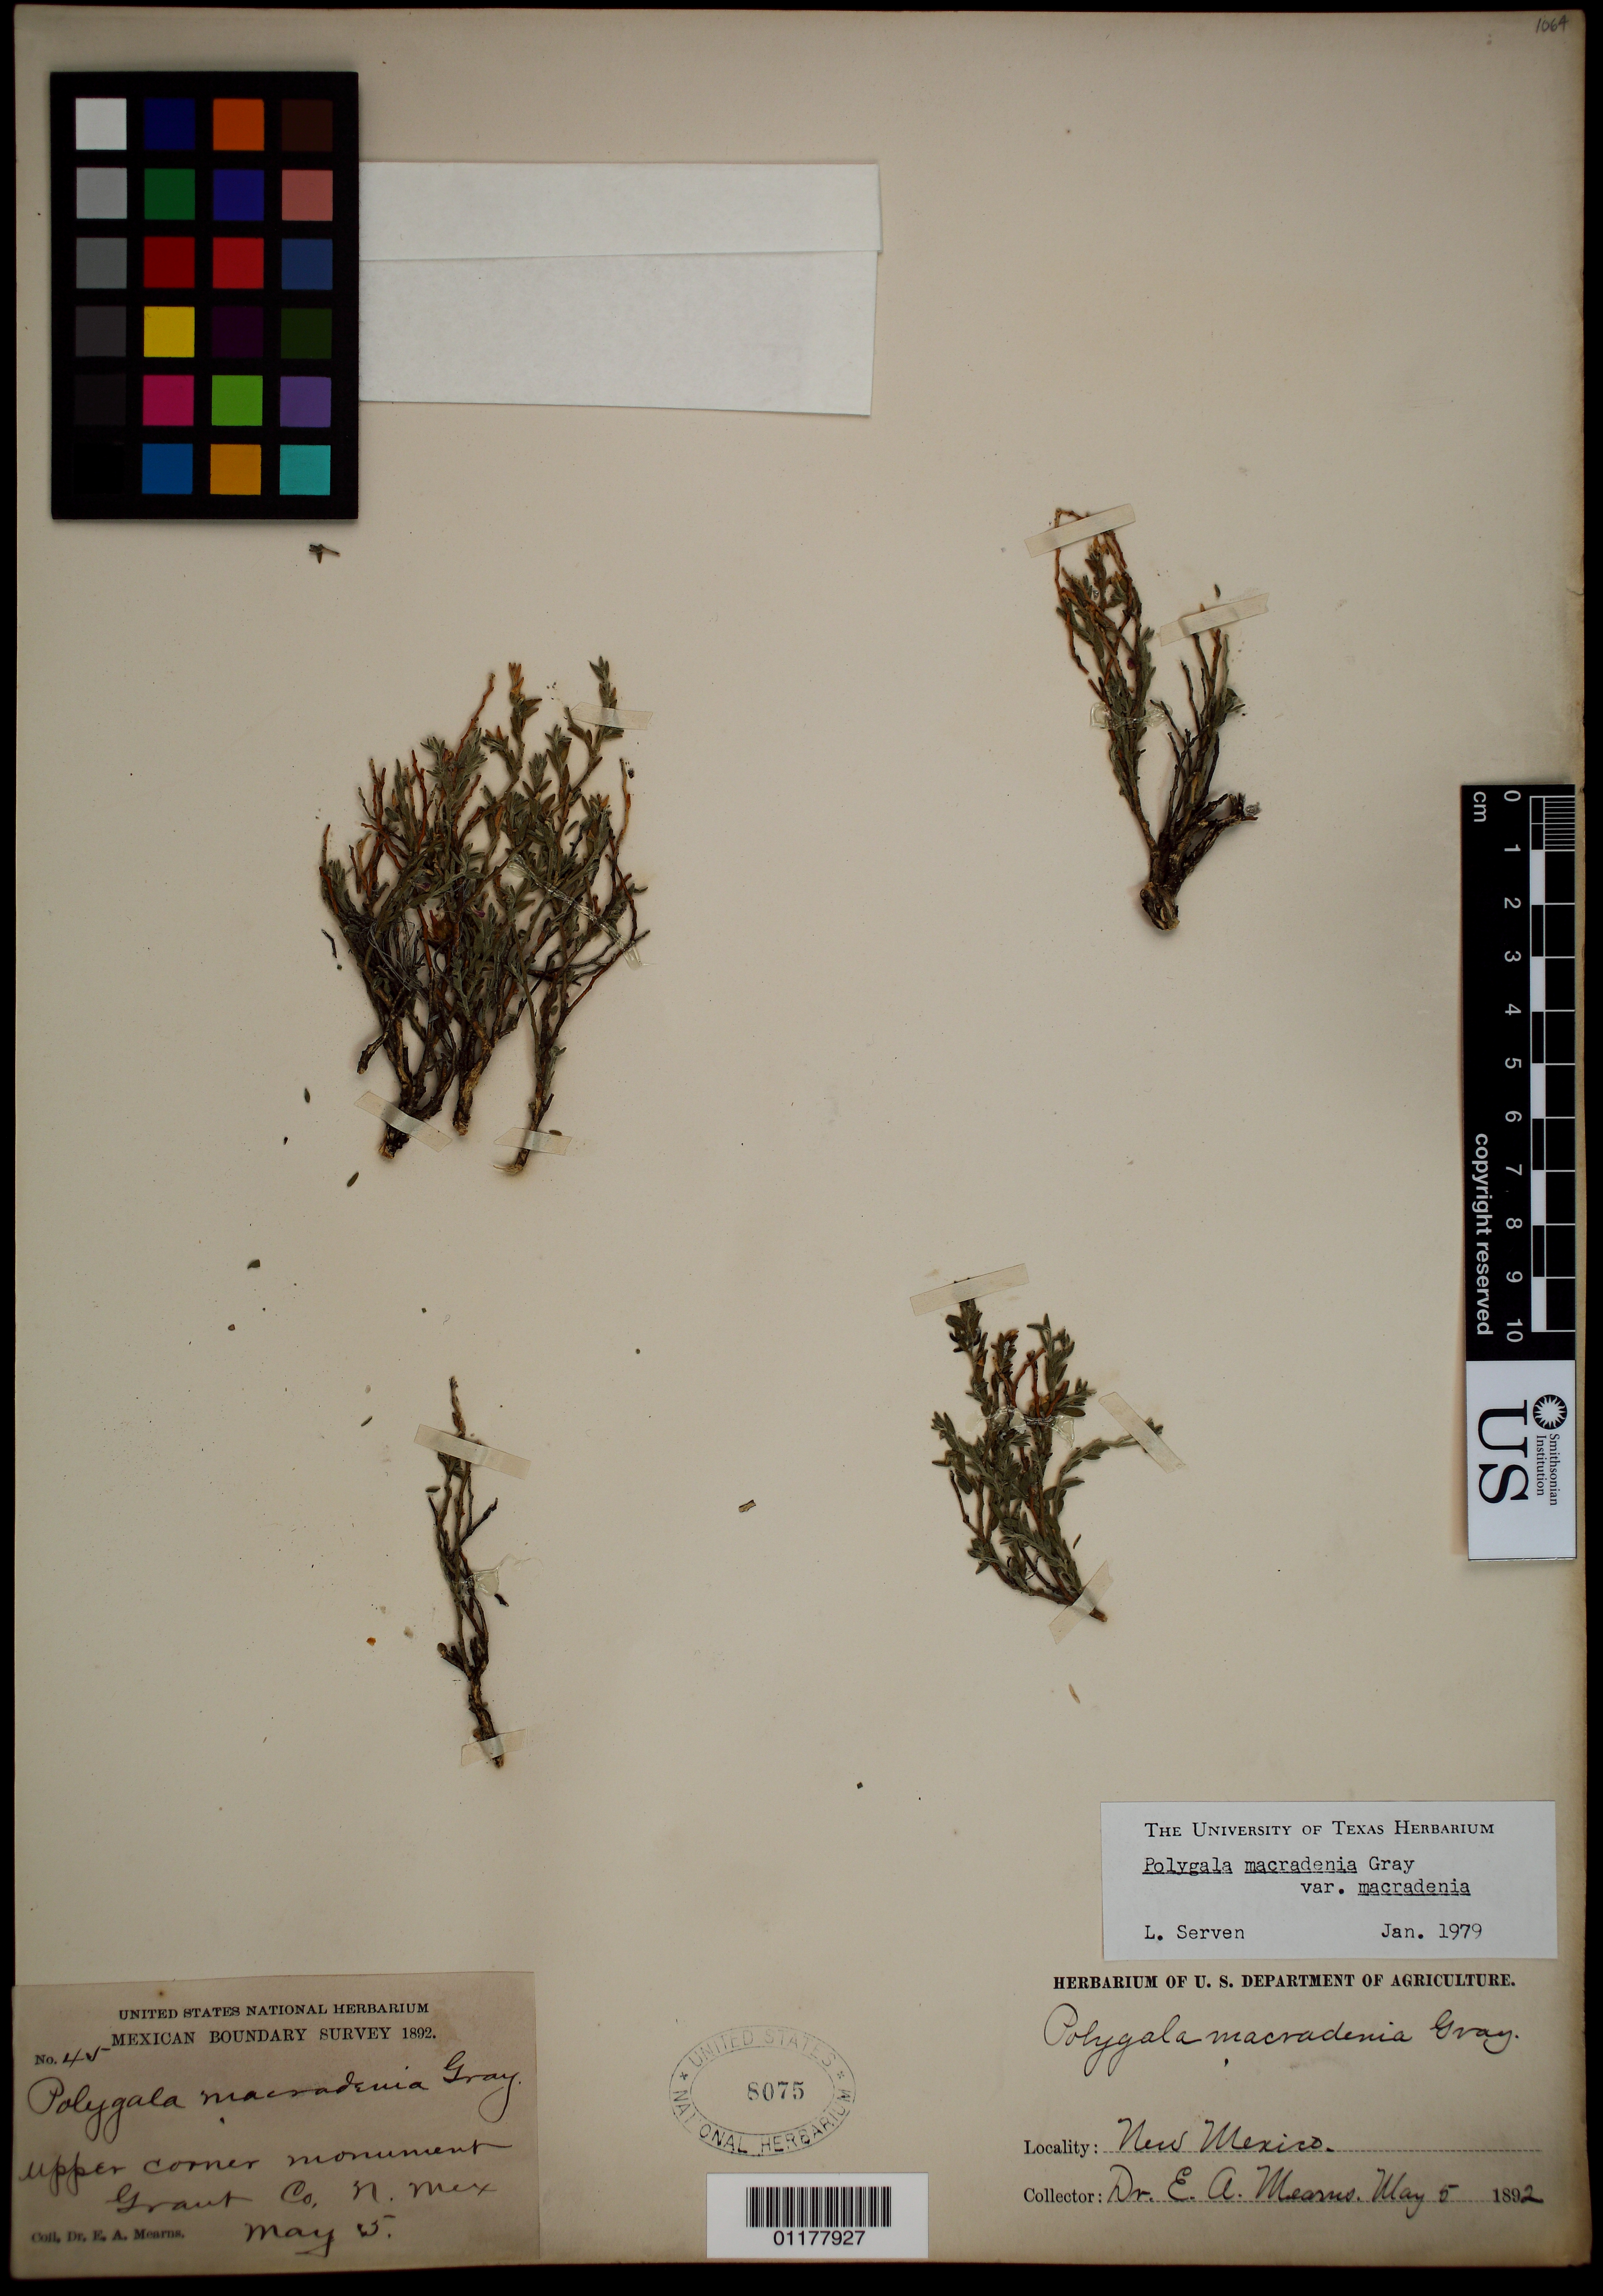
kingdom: Plantae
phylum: Tracheophyta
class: Magnoliopsida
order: Fabales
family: Polygalaceae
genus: Hebecarpa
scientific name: Hebecarpa macradenia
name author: (A. Gray) J.R. Abbott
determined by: Strong, Mark T., (BOT), Smithsonian Institution - National Museum of Natural History (UNITED STATES)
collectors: E. A. Mearns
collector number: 45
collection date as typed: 05 May 1892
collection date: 1892-05-05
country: United States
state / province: New Mexico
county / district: Grant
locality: Upper corner monument, New Mexico.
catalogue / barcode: US 8075